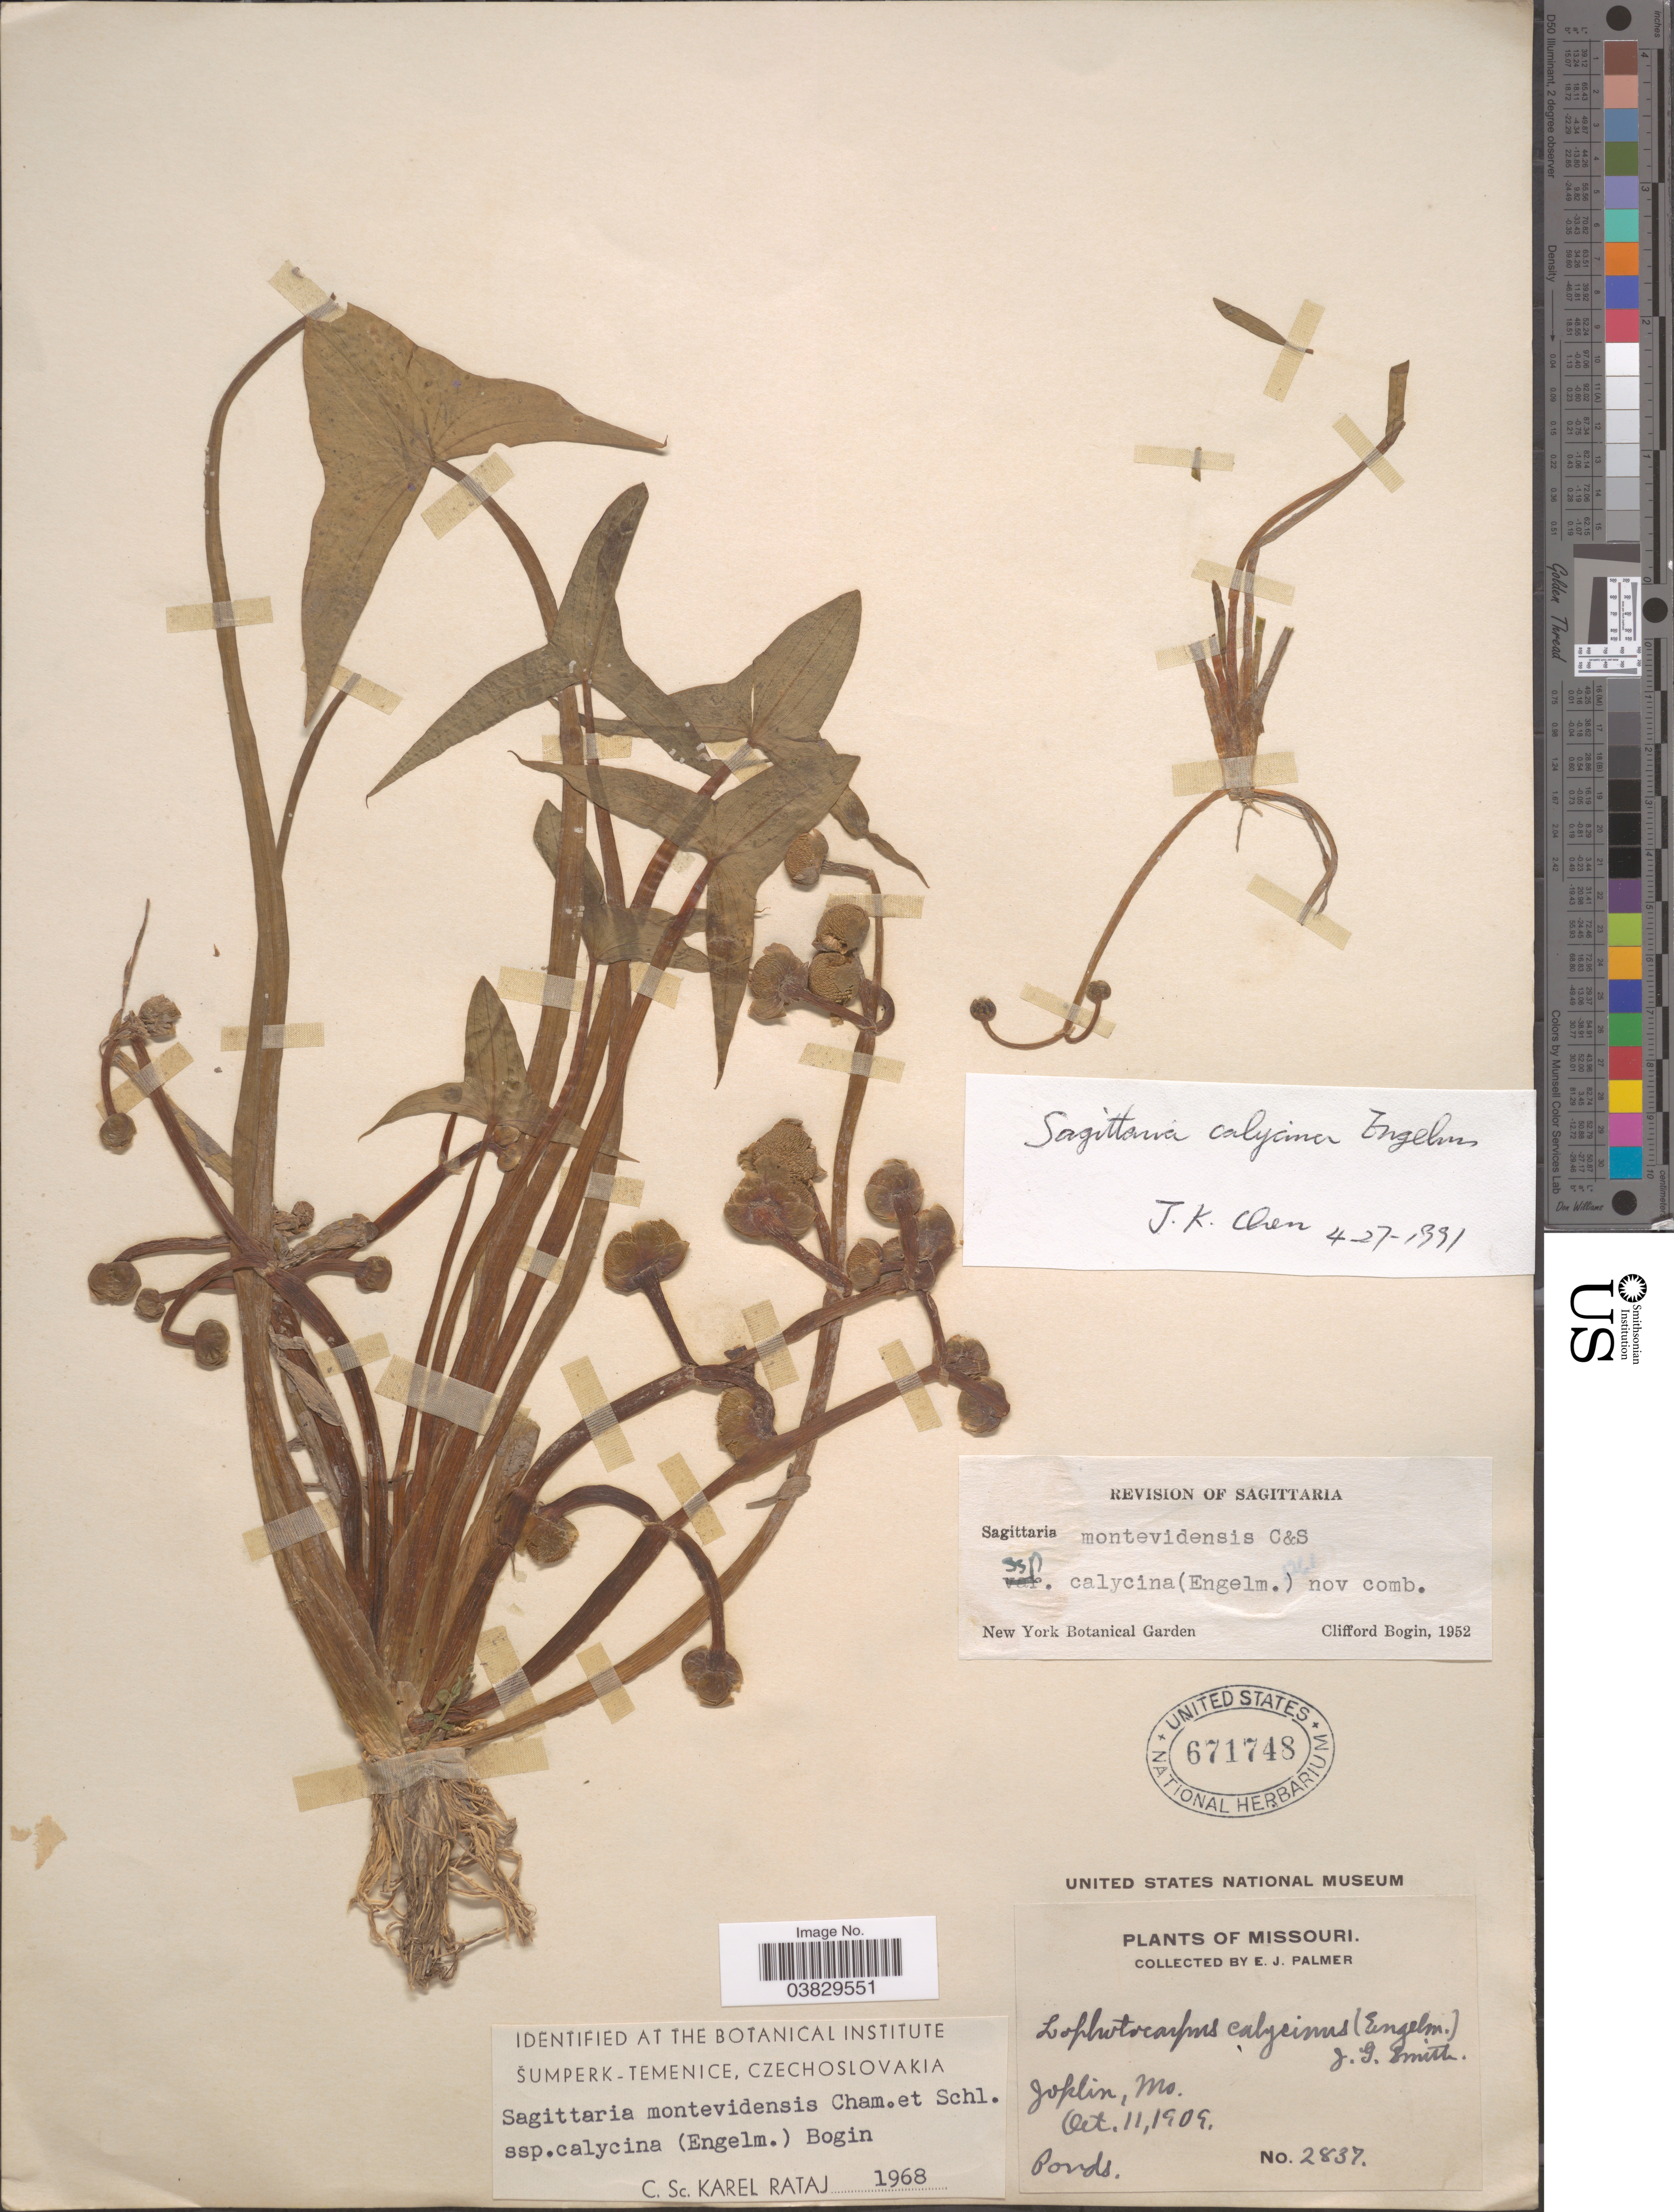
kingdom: Plantae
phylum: Tracheophyta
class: Liliopsida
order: Alismatales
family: Alismataceae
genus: Sagittaria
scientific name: Sagittaria calycina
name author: Engelm.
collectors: E. J. Palmer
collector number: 2837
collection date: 1909-10-11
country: United States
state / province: Missouri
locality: Joplin.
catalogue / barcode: US 671748